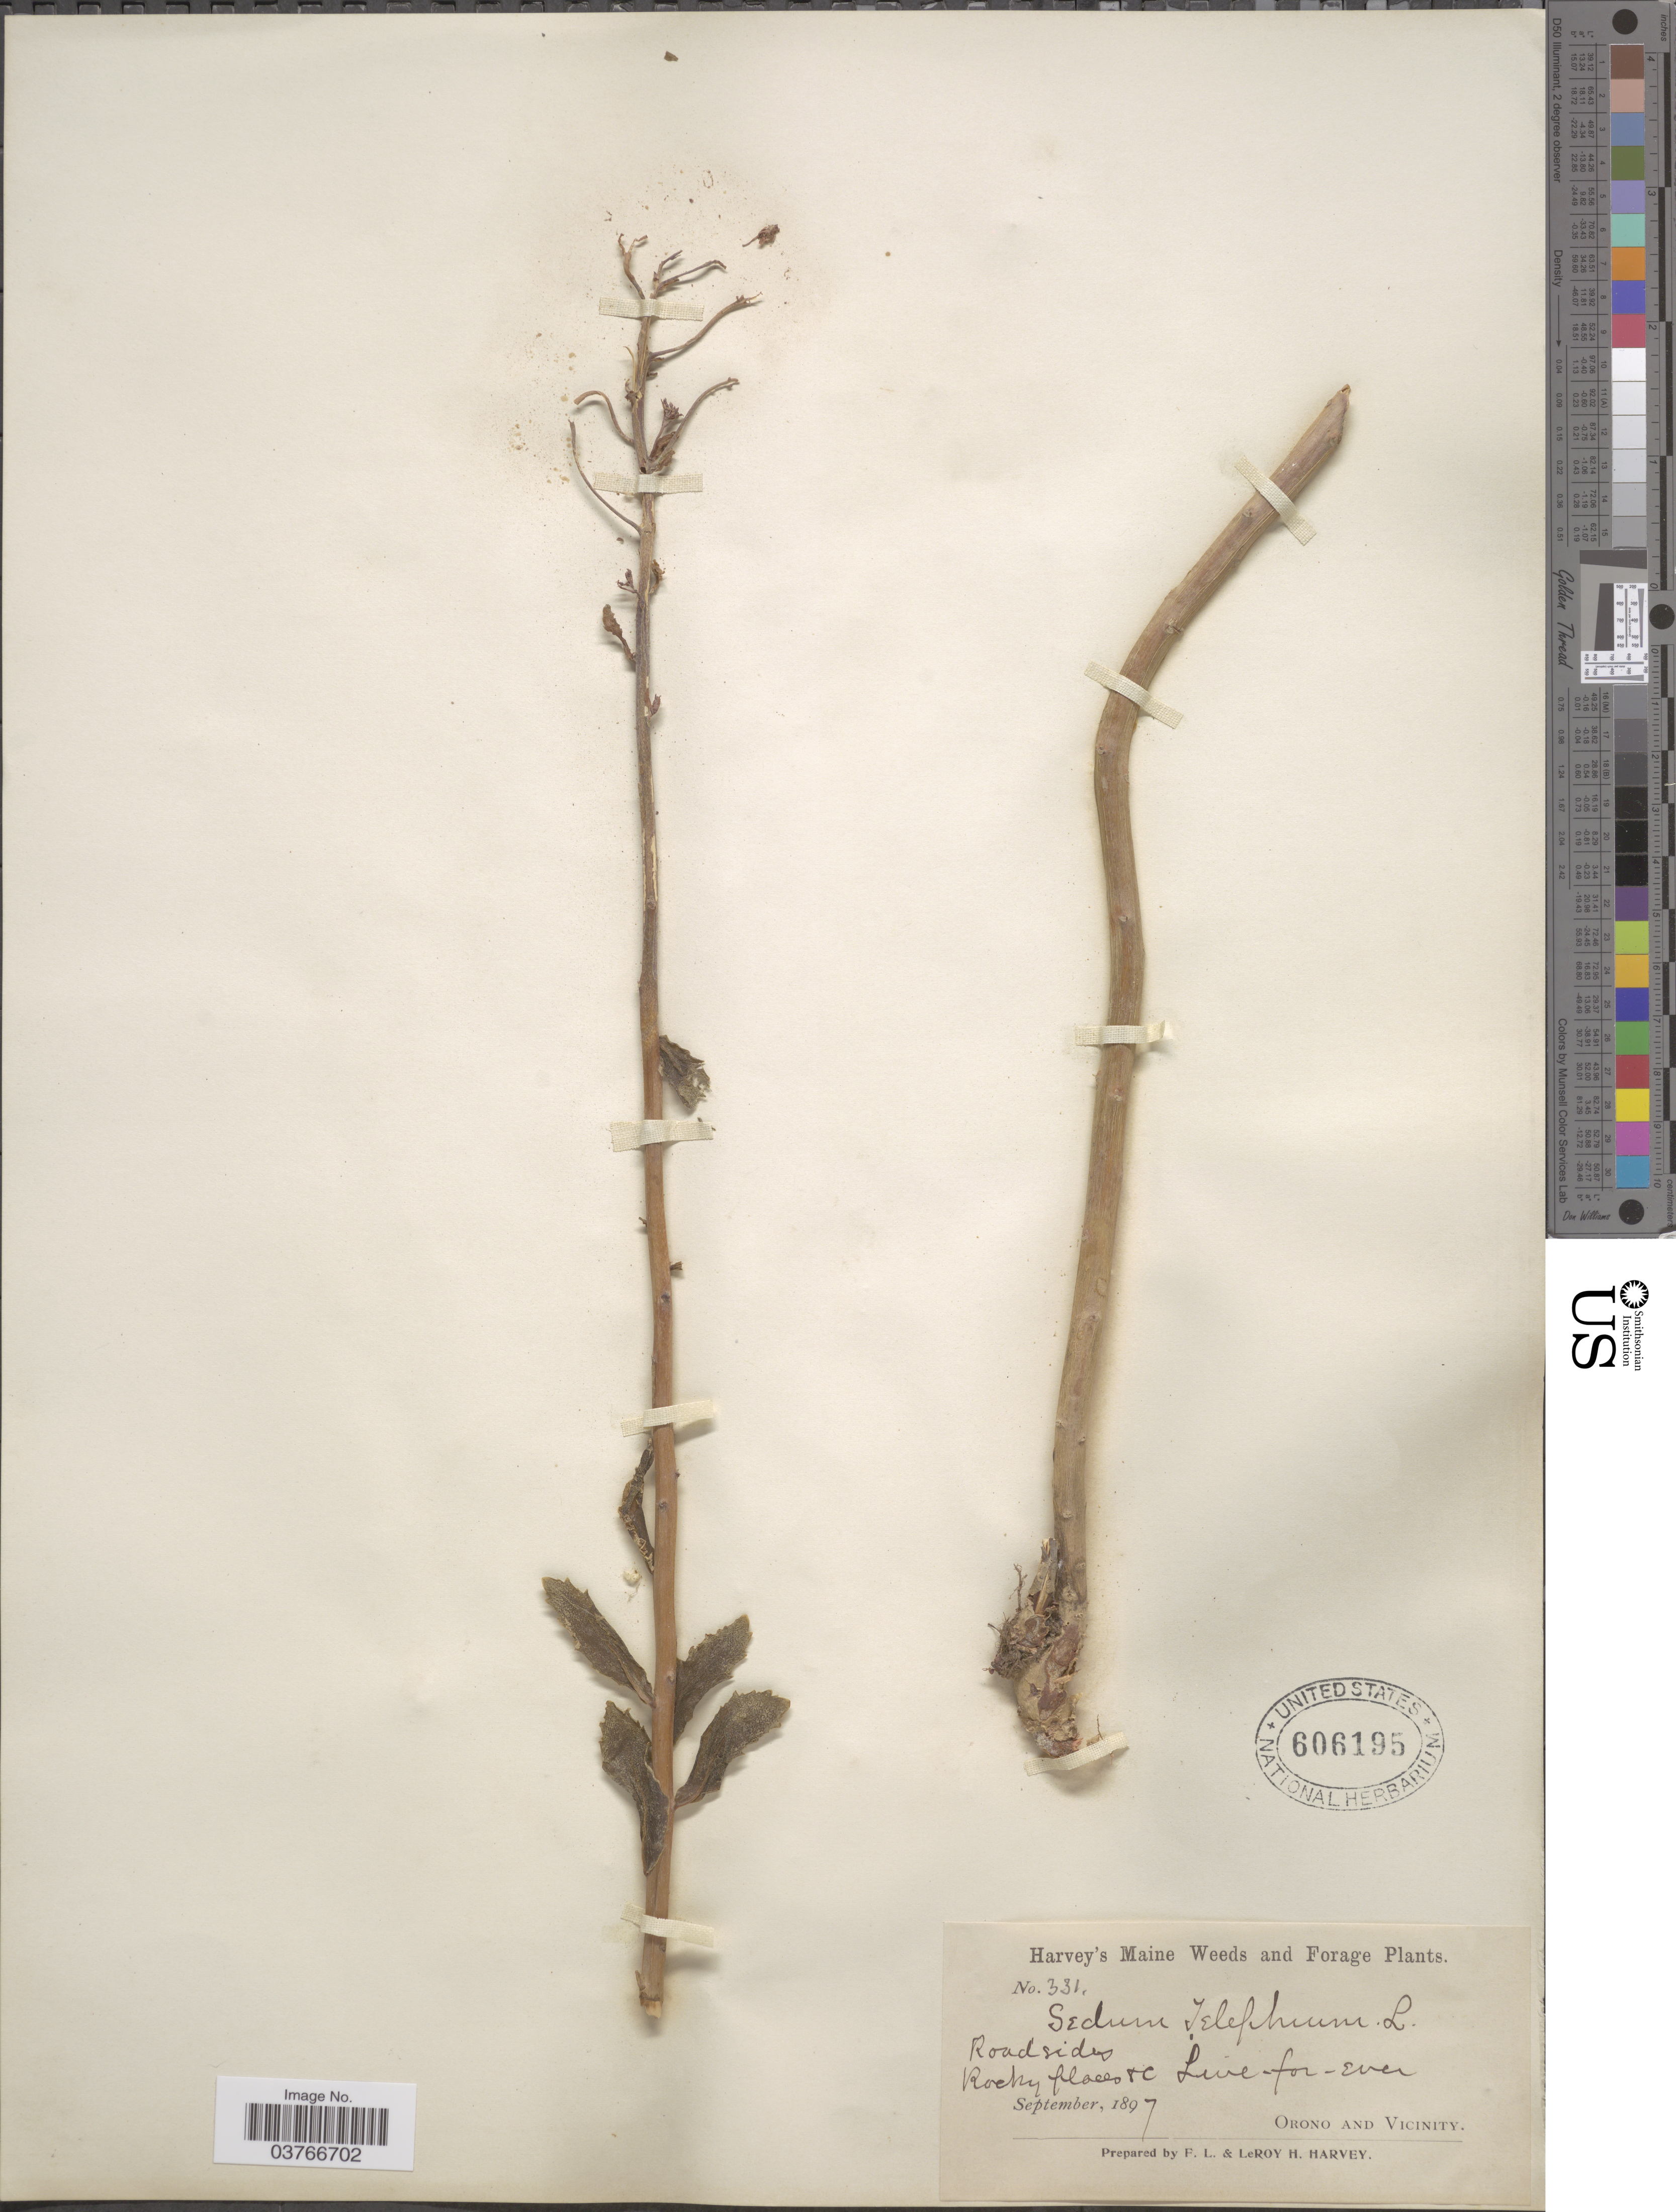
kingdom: Plantae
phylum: Tracheophyta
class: Magnoliopsida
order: Saxifragales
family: Crassulaceae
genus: Hylotelephium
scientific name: Hylotelephium telephium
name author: (L.) H. Ohba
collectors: F. L. Harvey & L. H. Harvey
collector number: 331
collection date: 1897-09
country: United States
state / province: Maine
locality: Roadsides. Rocky places. Orono and Vicinity.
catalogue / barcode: US 606195